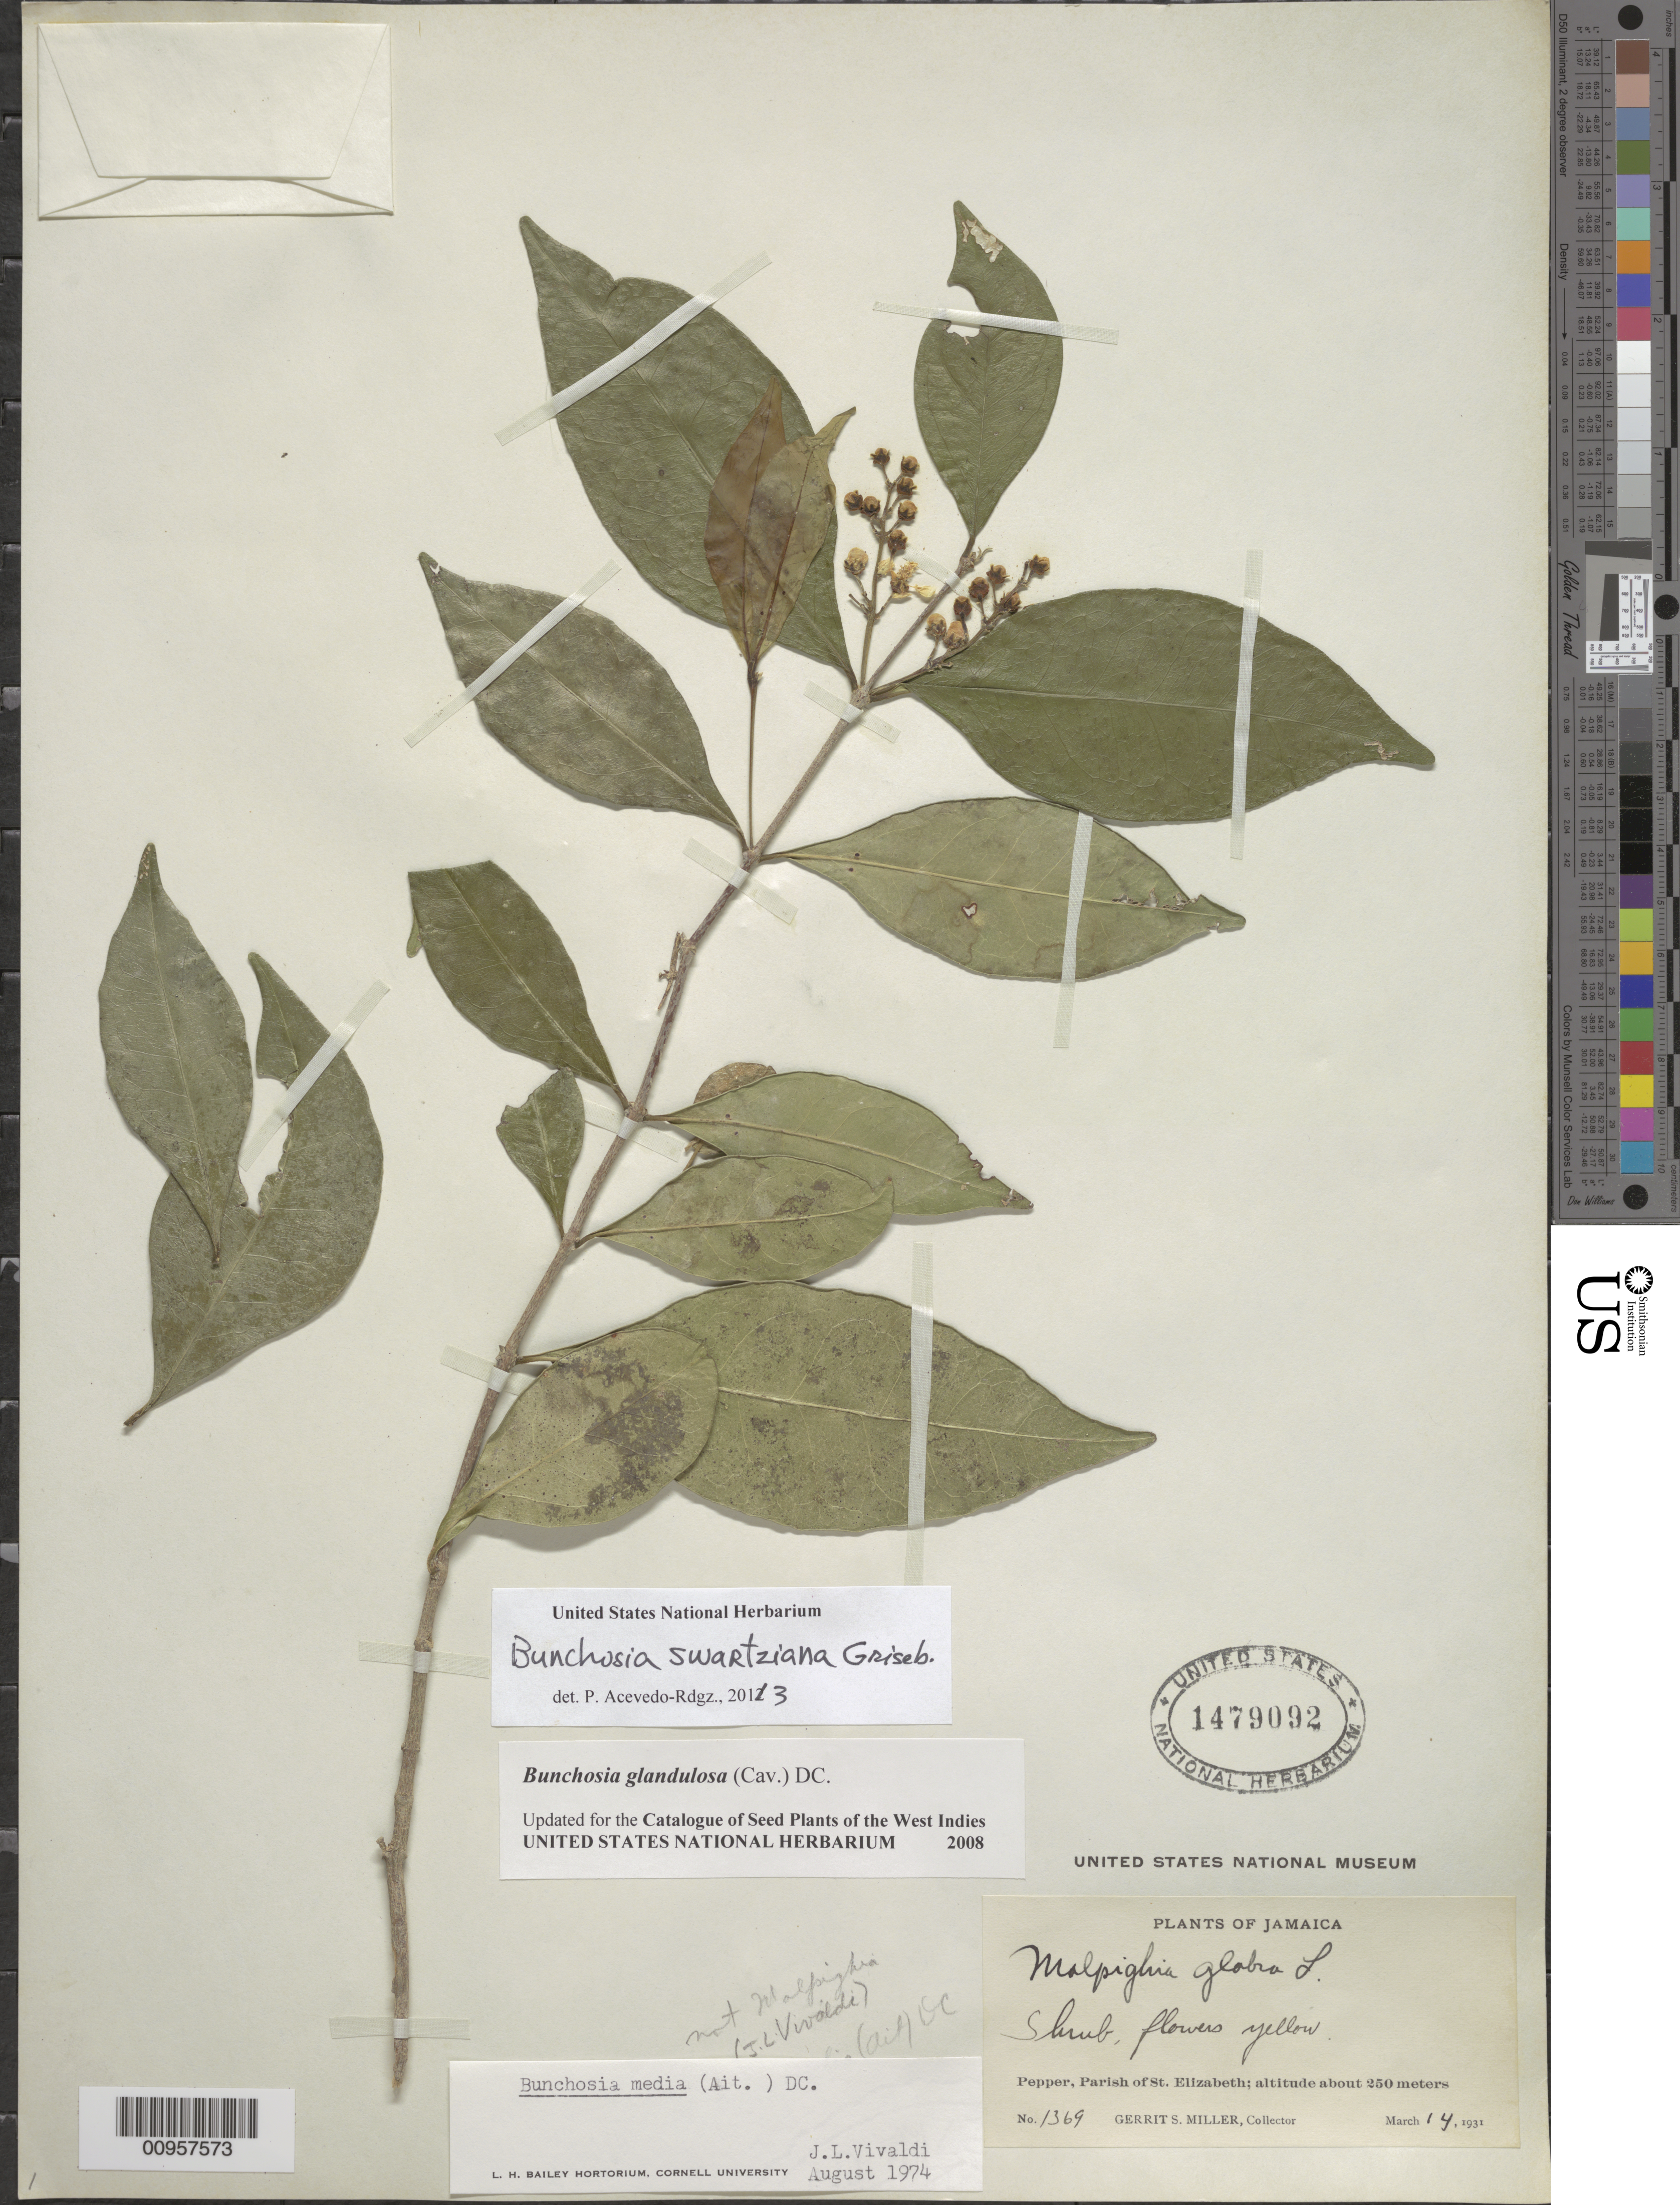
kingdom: Plantae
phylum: Tracheophyta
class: Magnoliopsida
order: Malpighiales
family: Malpighiaceae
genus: Bunchosia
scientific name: Bunchosia swartziana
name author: Griseb.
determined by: Acevedo-Rodríguez, P., (BOT), Smithsonian Institution - National Museum of Natural History (UNITED STATES)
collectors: G. S. Miller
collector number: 1369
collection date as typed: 14 Mar 1931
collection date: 1931-03-14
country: Jamaica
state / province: Saint Elizabeth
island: Jamaica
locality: Pepper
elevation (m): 250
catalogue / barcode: US 1479092